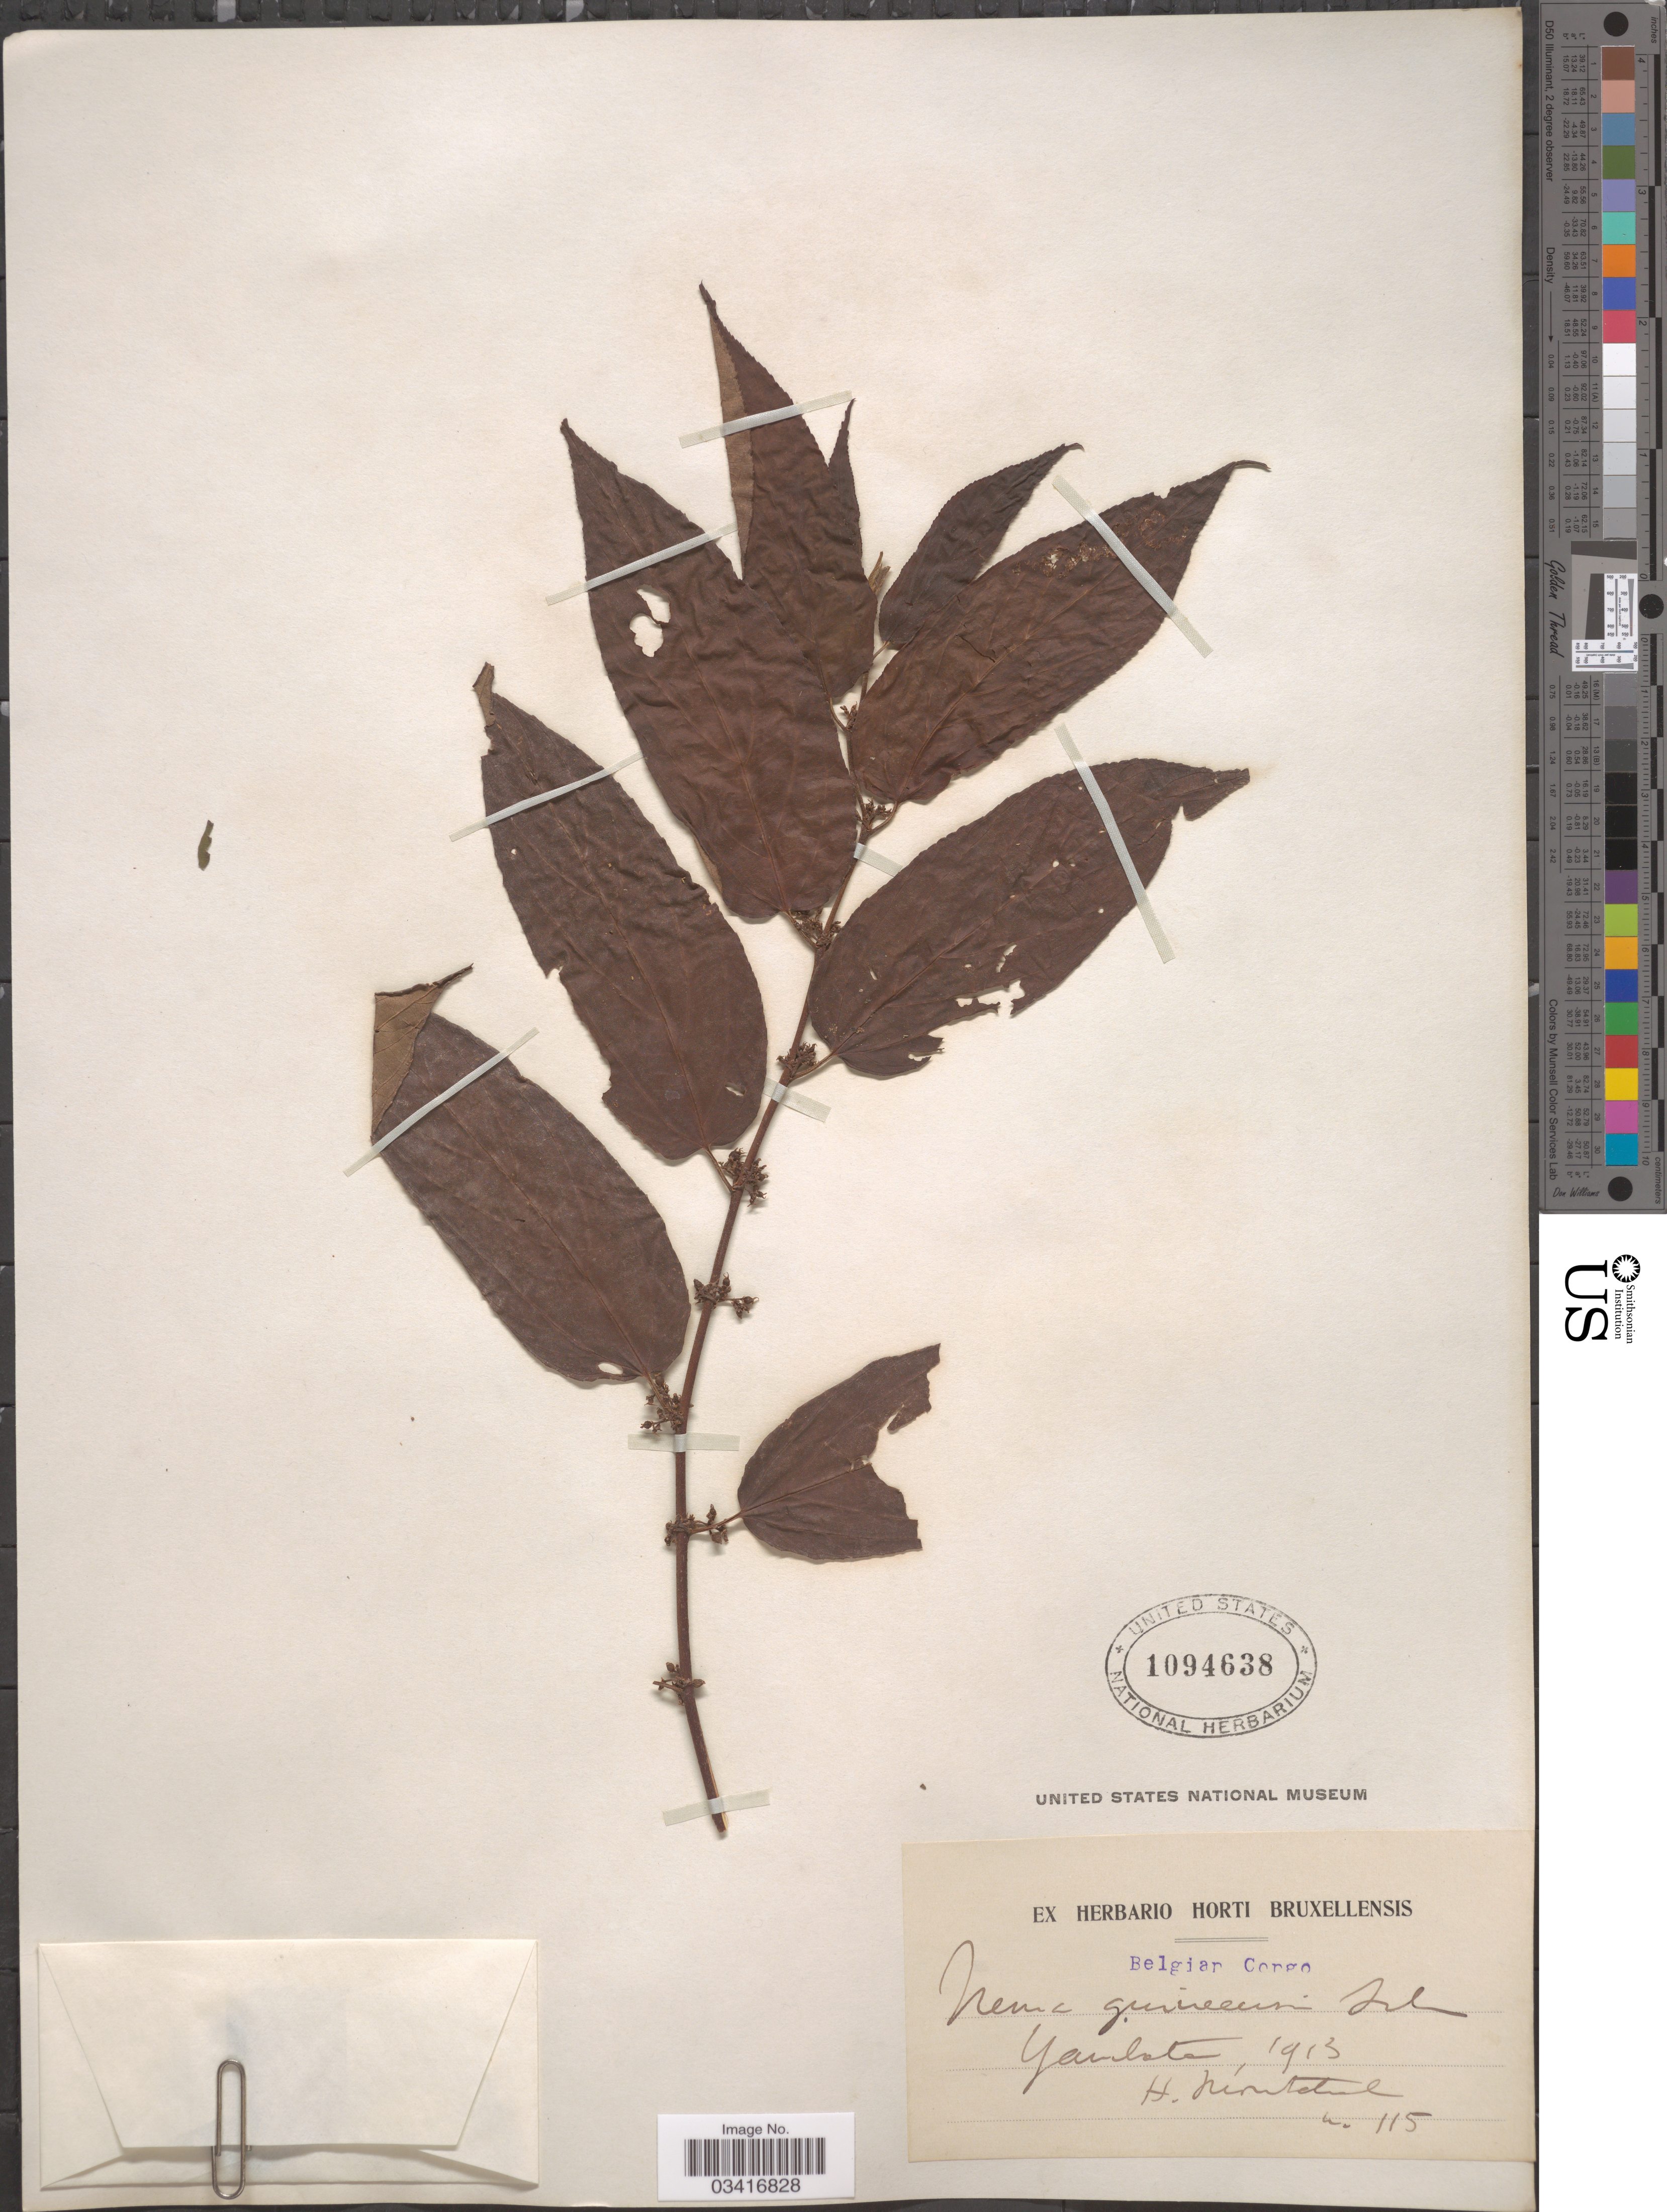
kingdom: Plantae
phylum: Tracheophyta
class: Magnoliopsida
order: Rosales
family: Cannabaceae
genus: Trema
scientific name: Trema guineense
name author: (Schumach. & Thonn.) Ficalho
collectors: H. Montchal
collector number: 115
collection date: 1913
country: Congo, Democratic Republic of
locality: Belgian Congo. Yambata.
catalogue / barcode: US 1094638